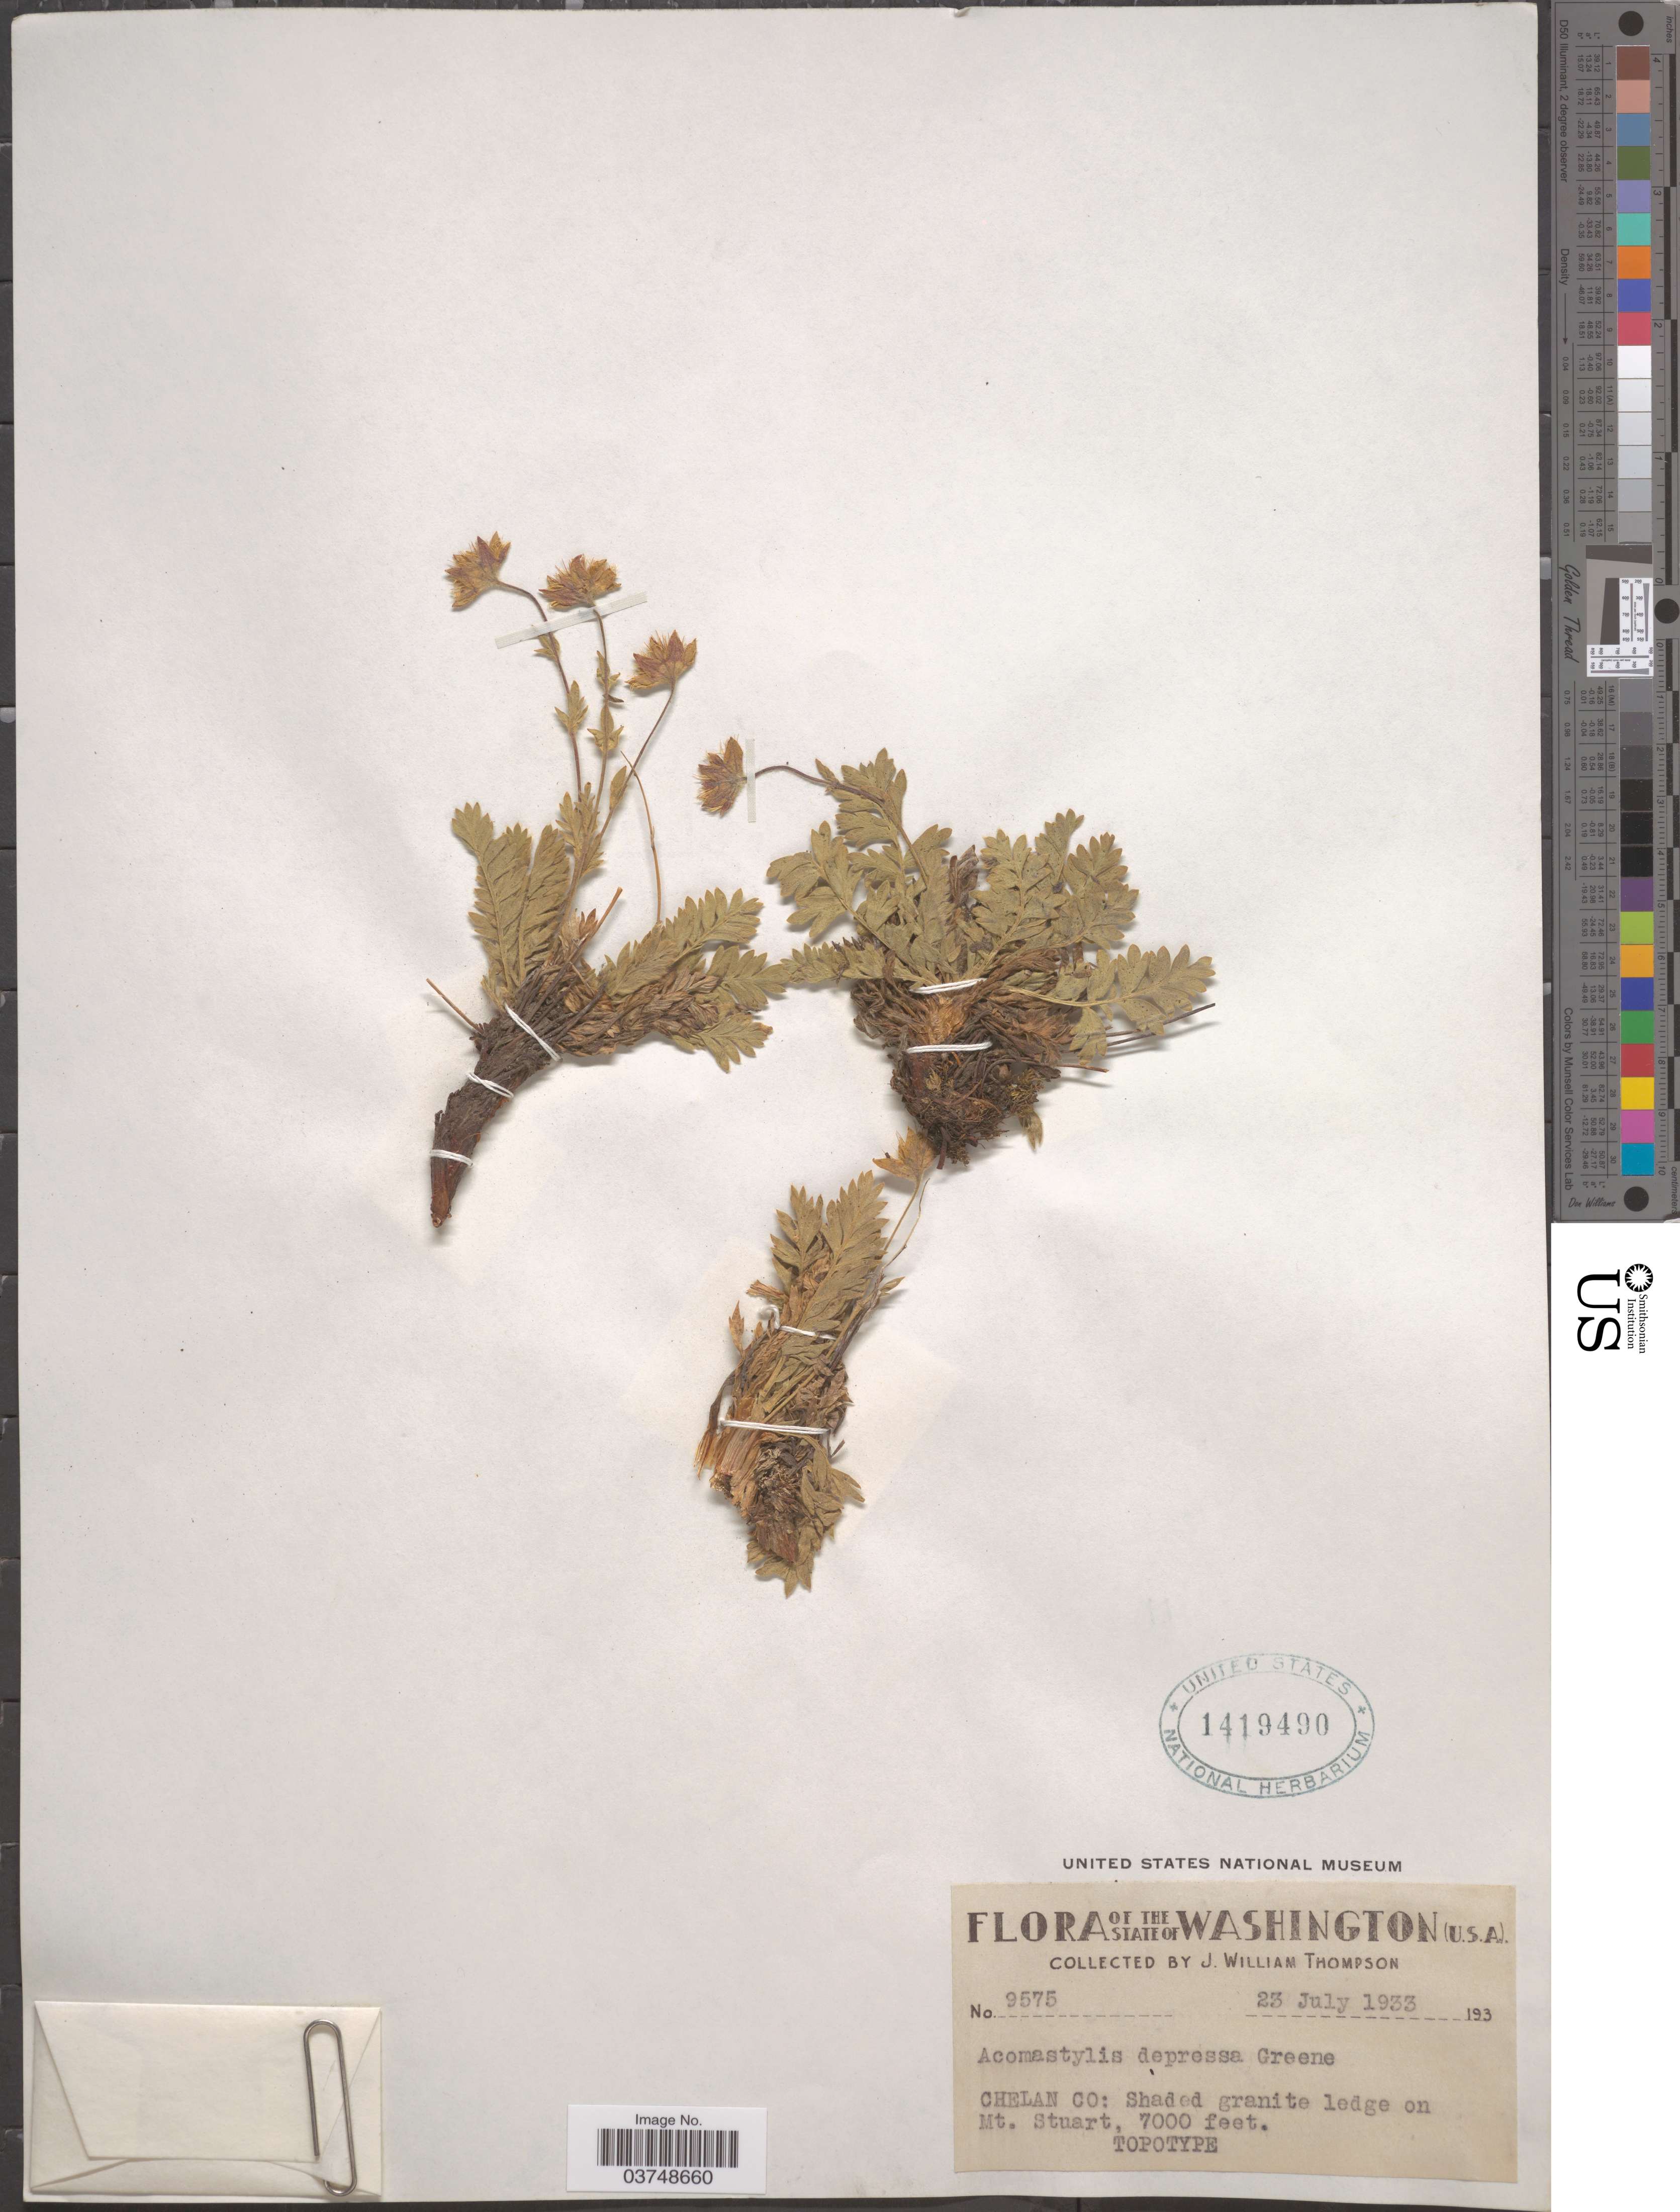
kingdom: Plantae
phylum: Tracheophyta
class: Magnoliopsida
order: Rosales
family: Rosaceae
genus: Geum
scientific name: Geum rossii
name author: (R. Br.) Ser.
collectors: J. W. Thompson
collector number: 9575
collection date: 1933-07-23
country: United States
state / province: Washington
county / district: Chelan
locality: Chelan Co: Shaded granite ledge on Mt. Stuart.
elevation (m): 2134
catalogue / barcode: US 1419490